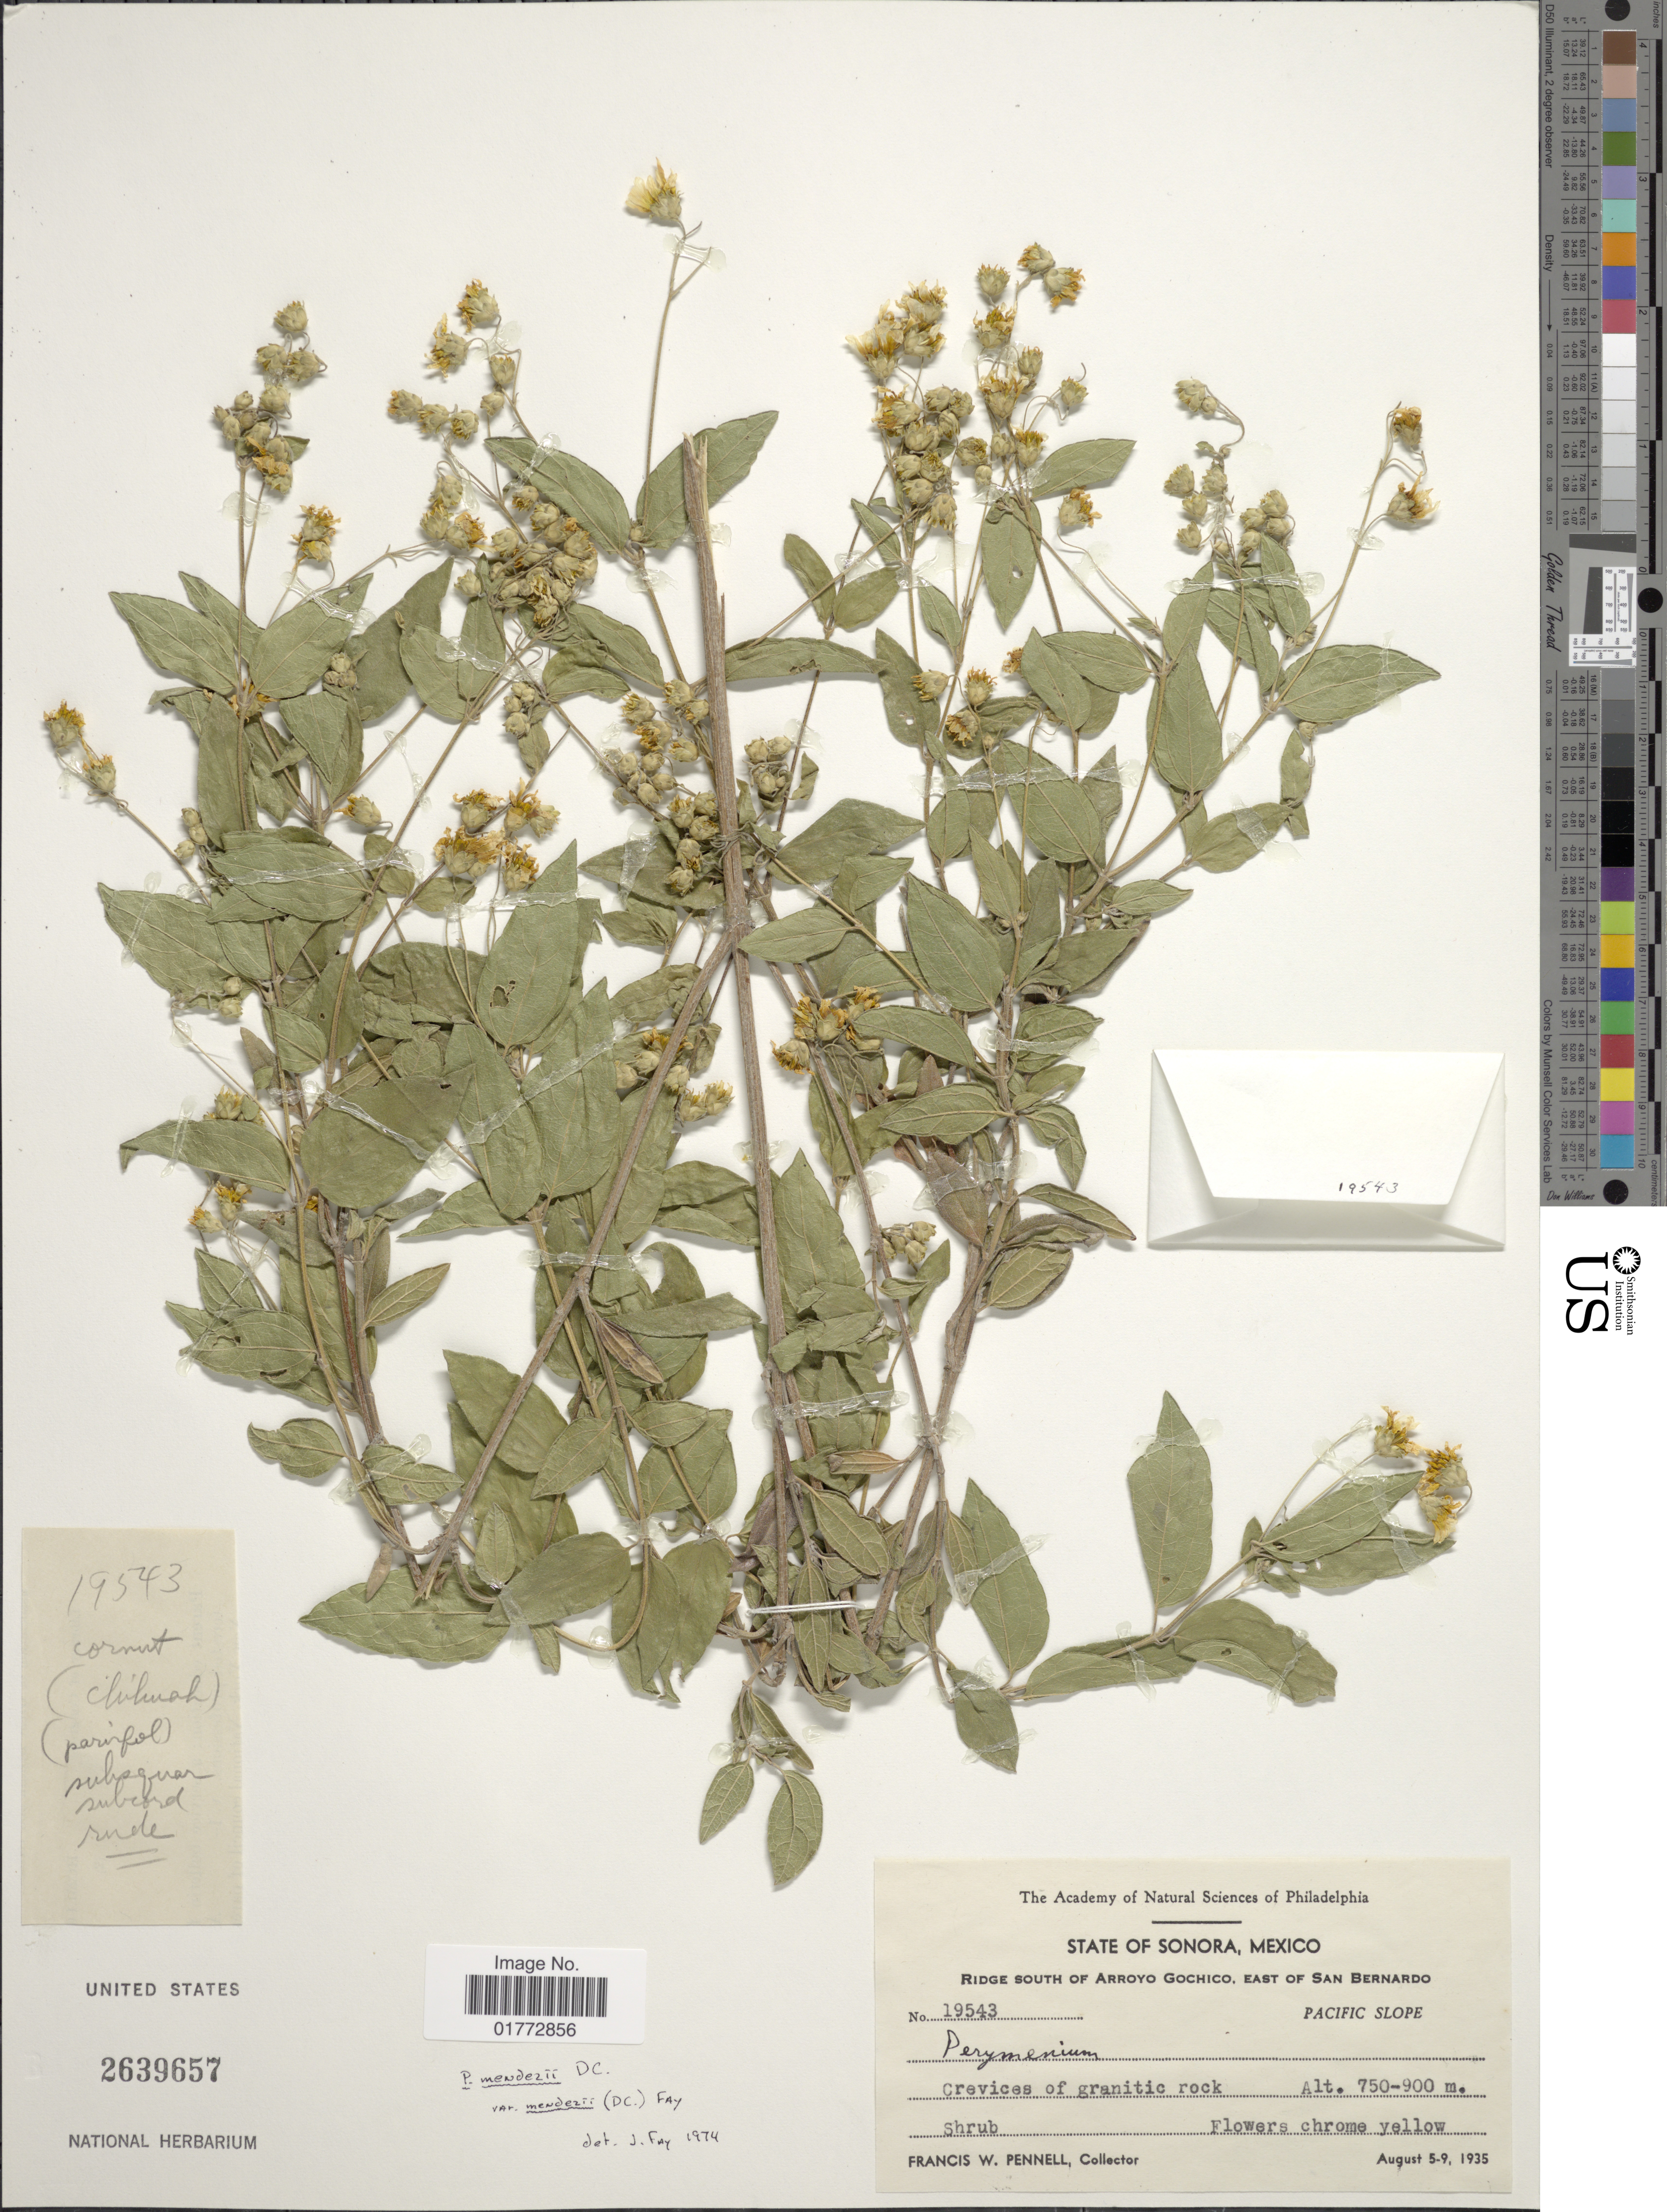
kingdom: Plantae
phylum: Tracheophyta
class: Magnoliopsida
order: Asterales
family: Asteraceae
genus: Perymenium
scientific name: Perymenium mendezii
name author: DC.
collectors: F. W. Pennell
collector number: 19543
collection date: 1935-08-05/1935-08-09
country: Mexico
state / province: Sonora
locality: Ridge south of Arroyo Gochico, east of San Bernardo, Pacific slope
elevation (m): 750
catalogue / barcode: US 2639657